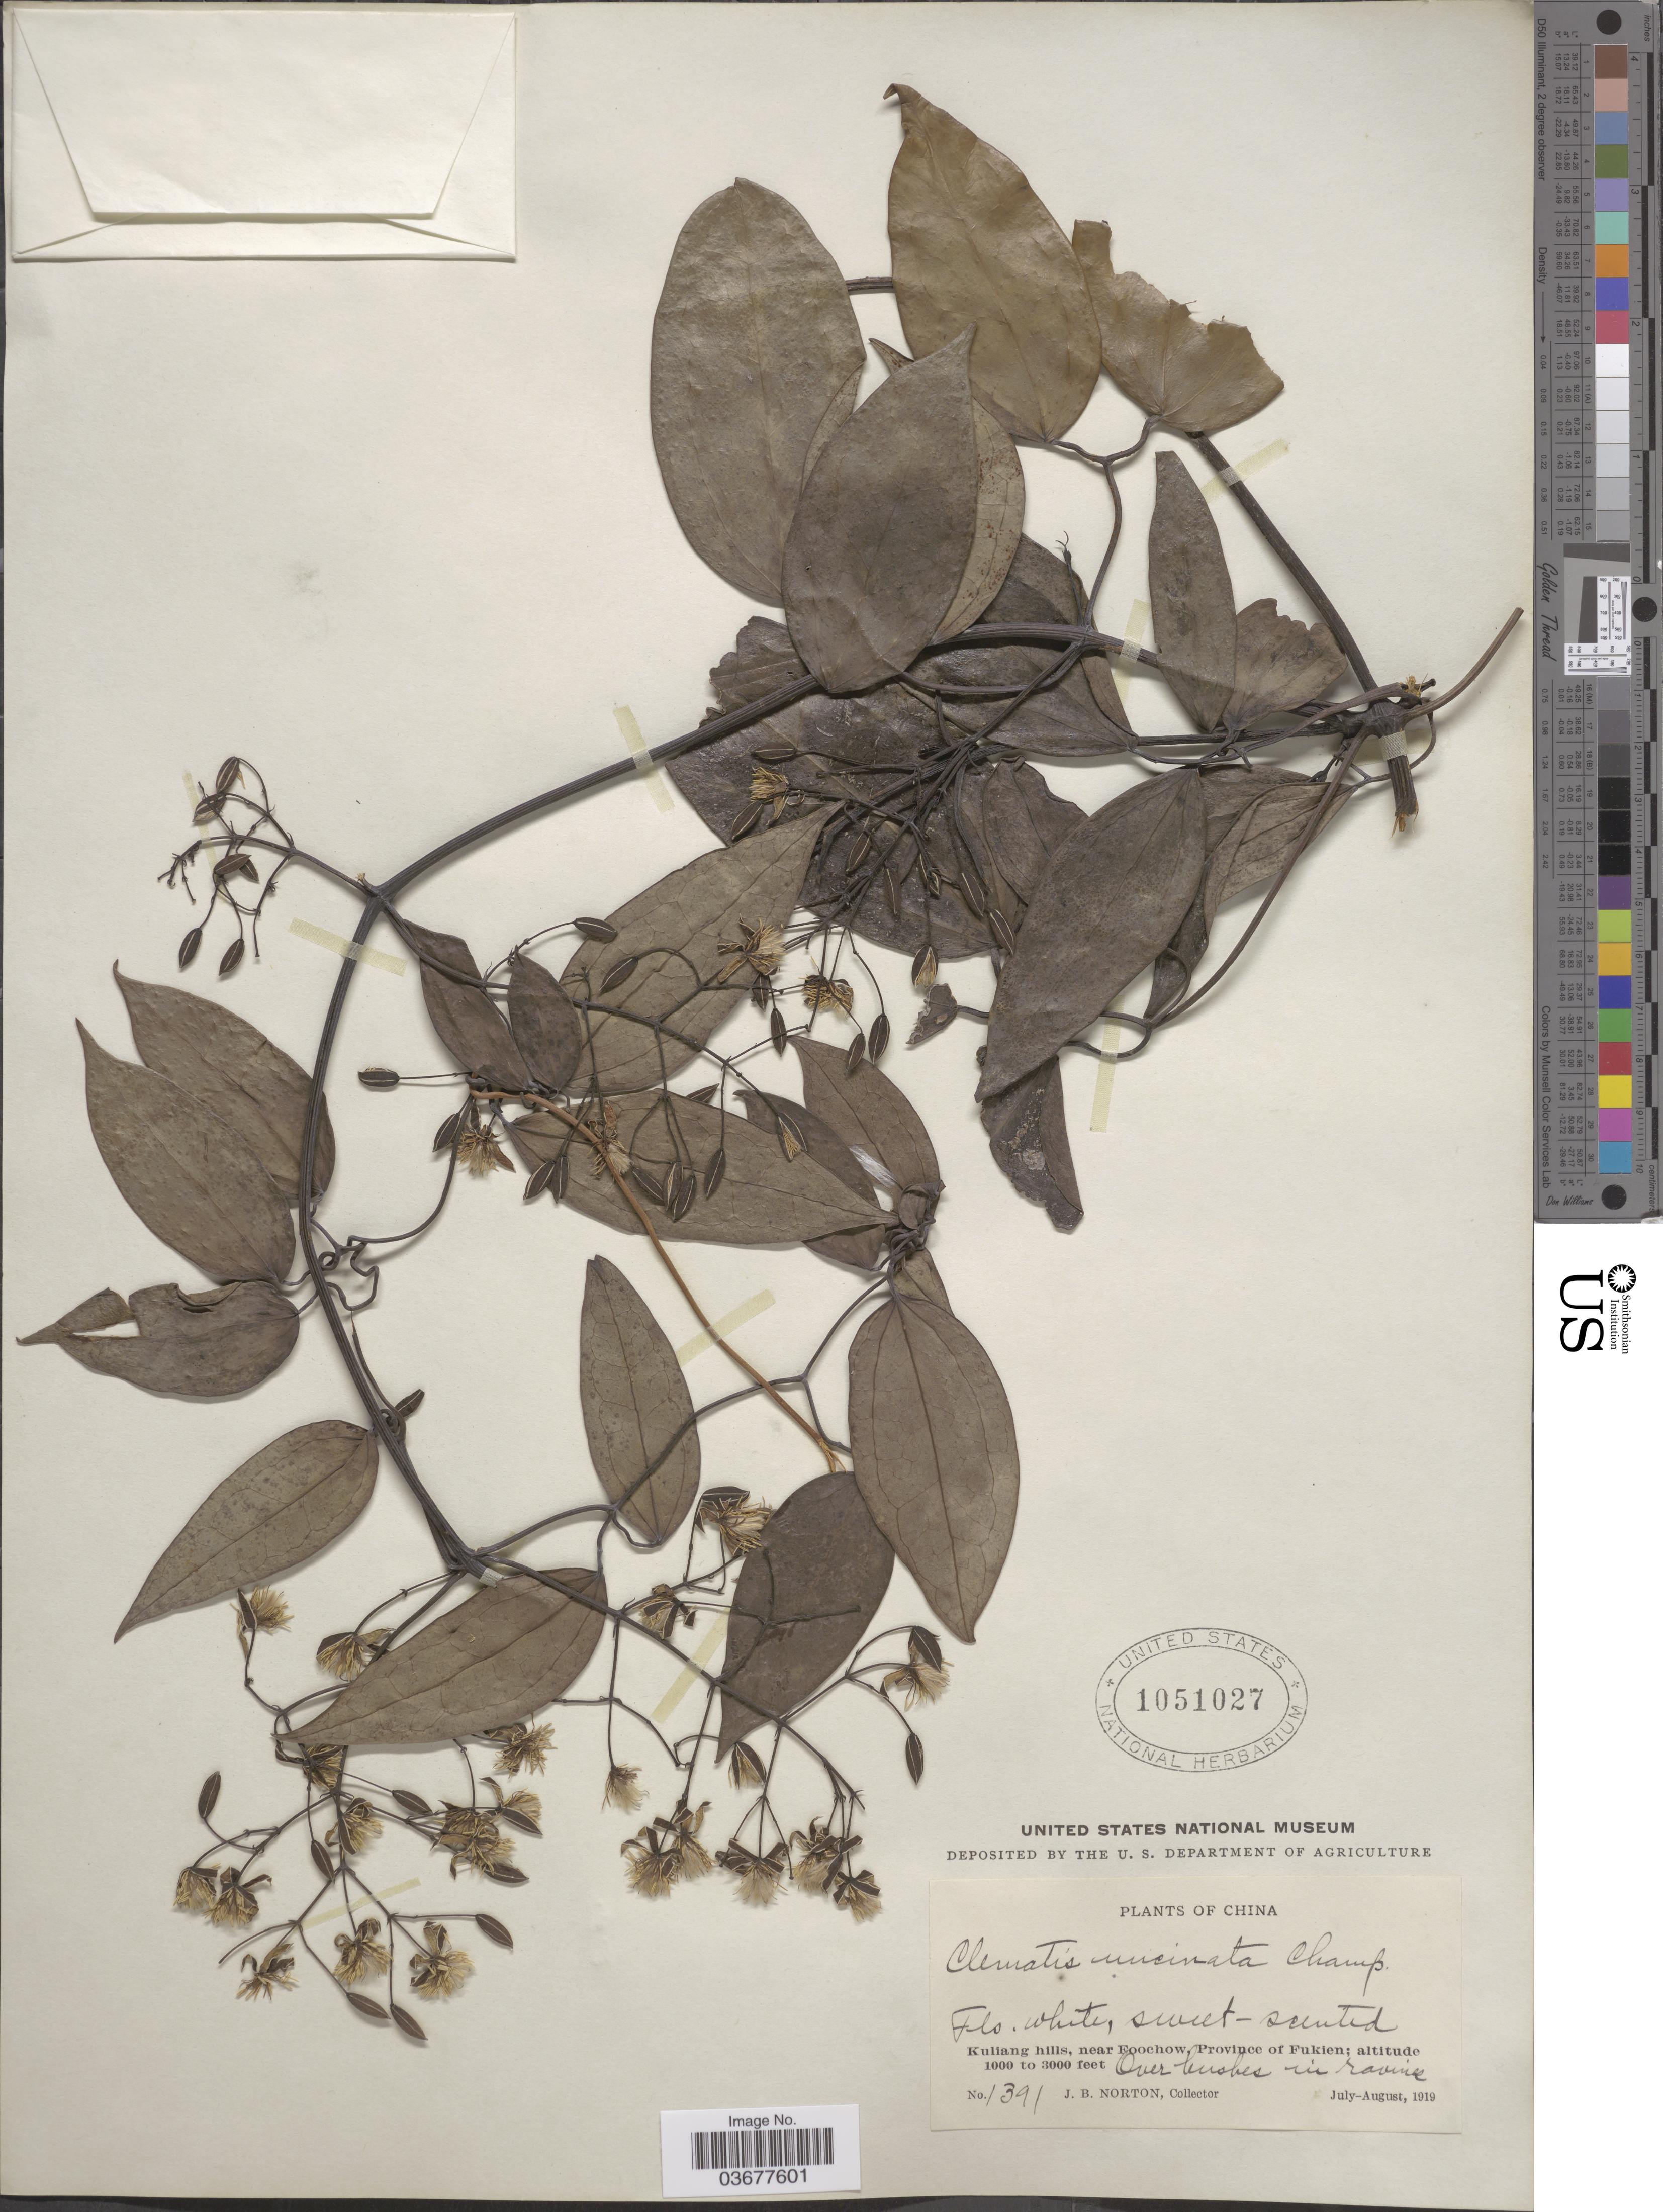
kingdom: Plantae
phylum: Tracheophyta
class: Magnoliopsida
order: Ranunculales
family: Ranunculaceae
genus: Clematis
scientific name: Clematis uncinata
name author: Champ. ex Benth.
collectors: J. B. Norton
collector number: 1391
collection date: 1919-07/1919-08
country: China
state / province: Fujian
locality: Kuliang hills, near Foochow, Province of Fukien.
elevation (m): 305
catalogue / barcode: US 1051027